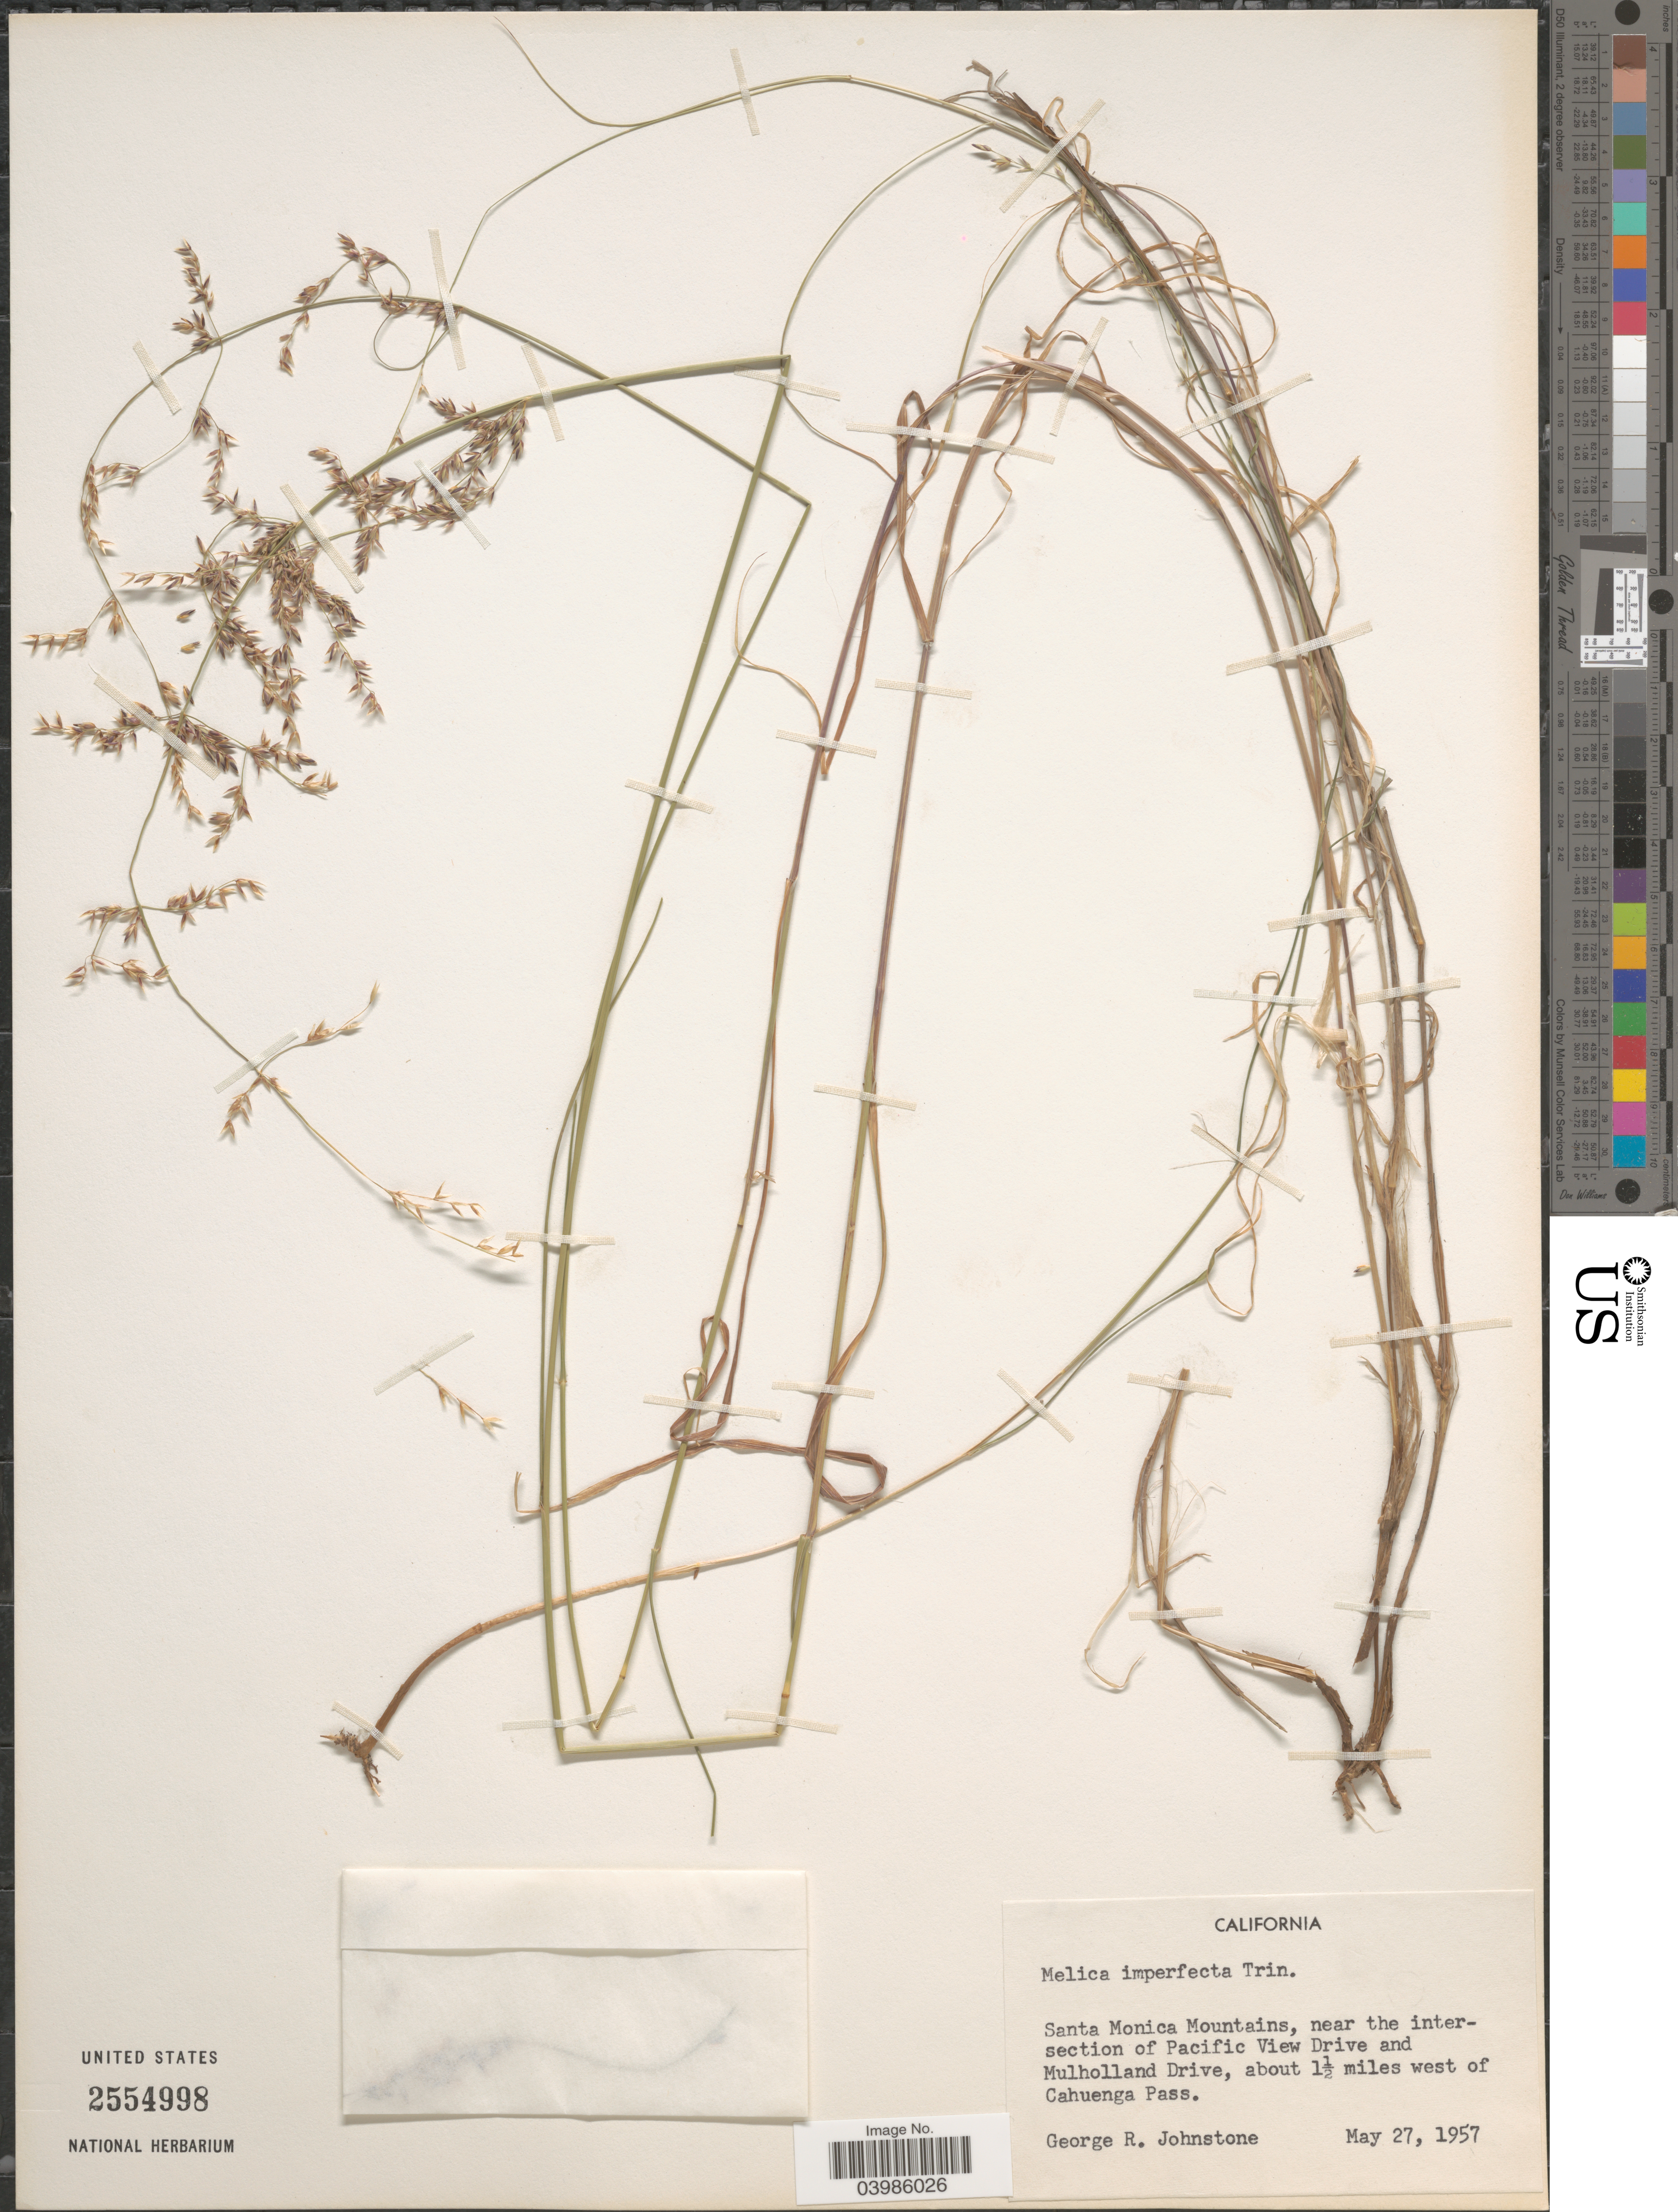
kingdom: Plantae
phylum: Tracheophyta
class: Liliopsida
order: Poales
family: Poaceae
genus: Melica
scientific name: Melica imperfecta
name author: Trin.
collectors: G. Johnstone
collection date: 1957-05-27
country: United States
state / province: California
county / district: Los Angeles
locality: Santa Monica Mountains, near the intersection of Pacific View Drive and Mulholland Drive, about 1½ miles west of Cahuenga Pass.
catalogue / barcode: US 2554998